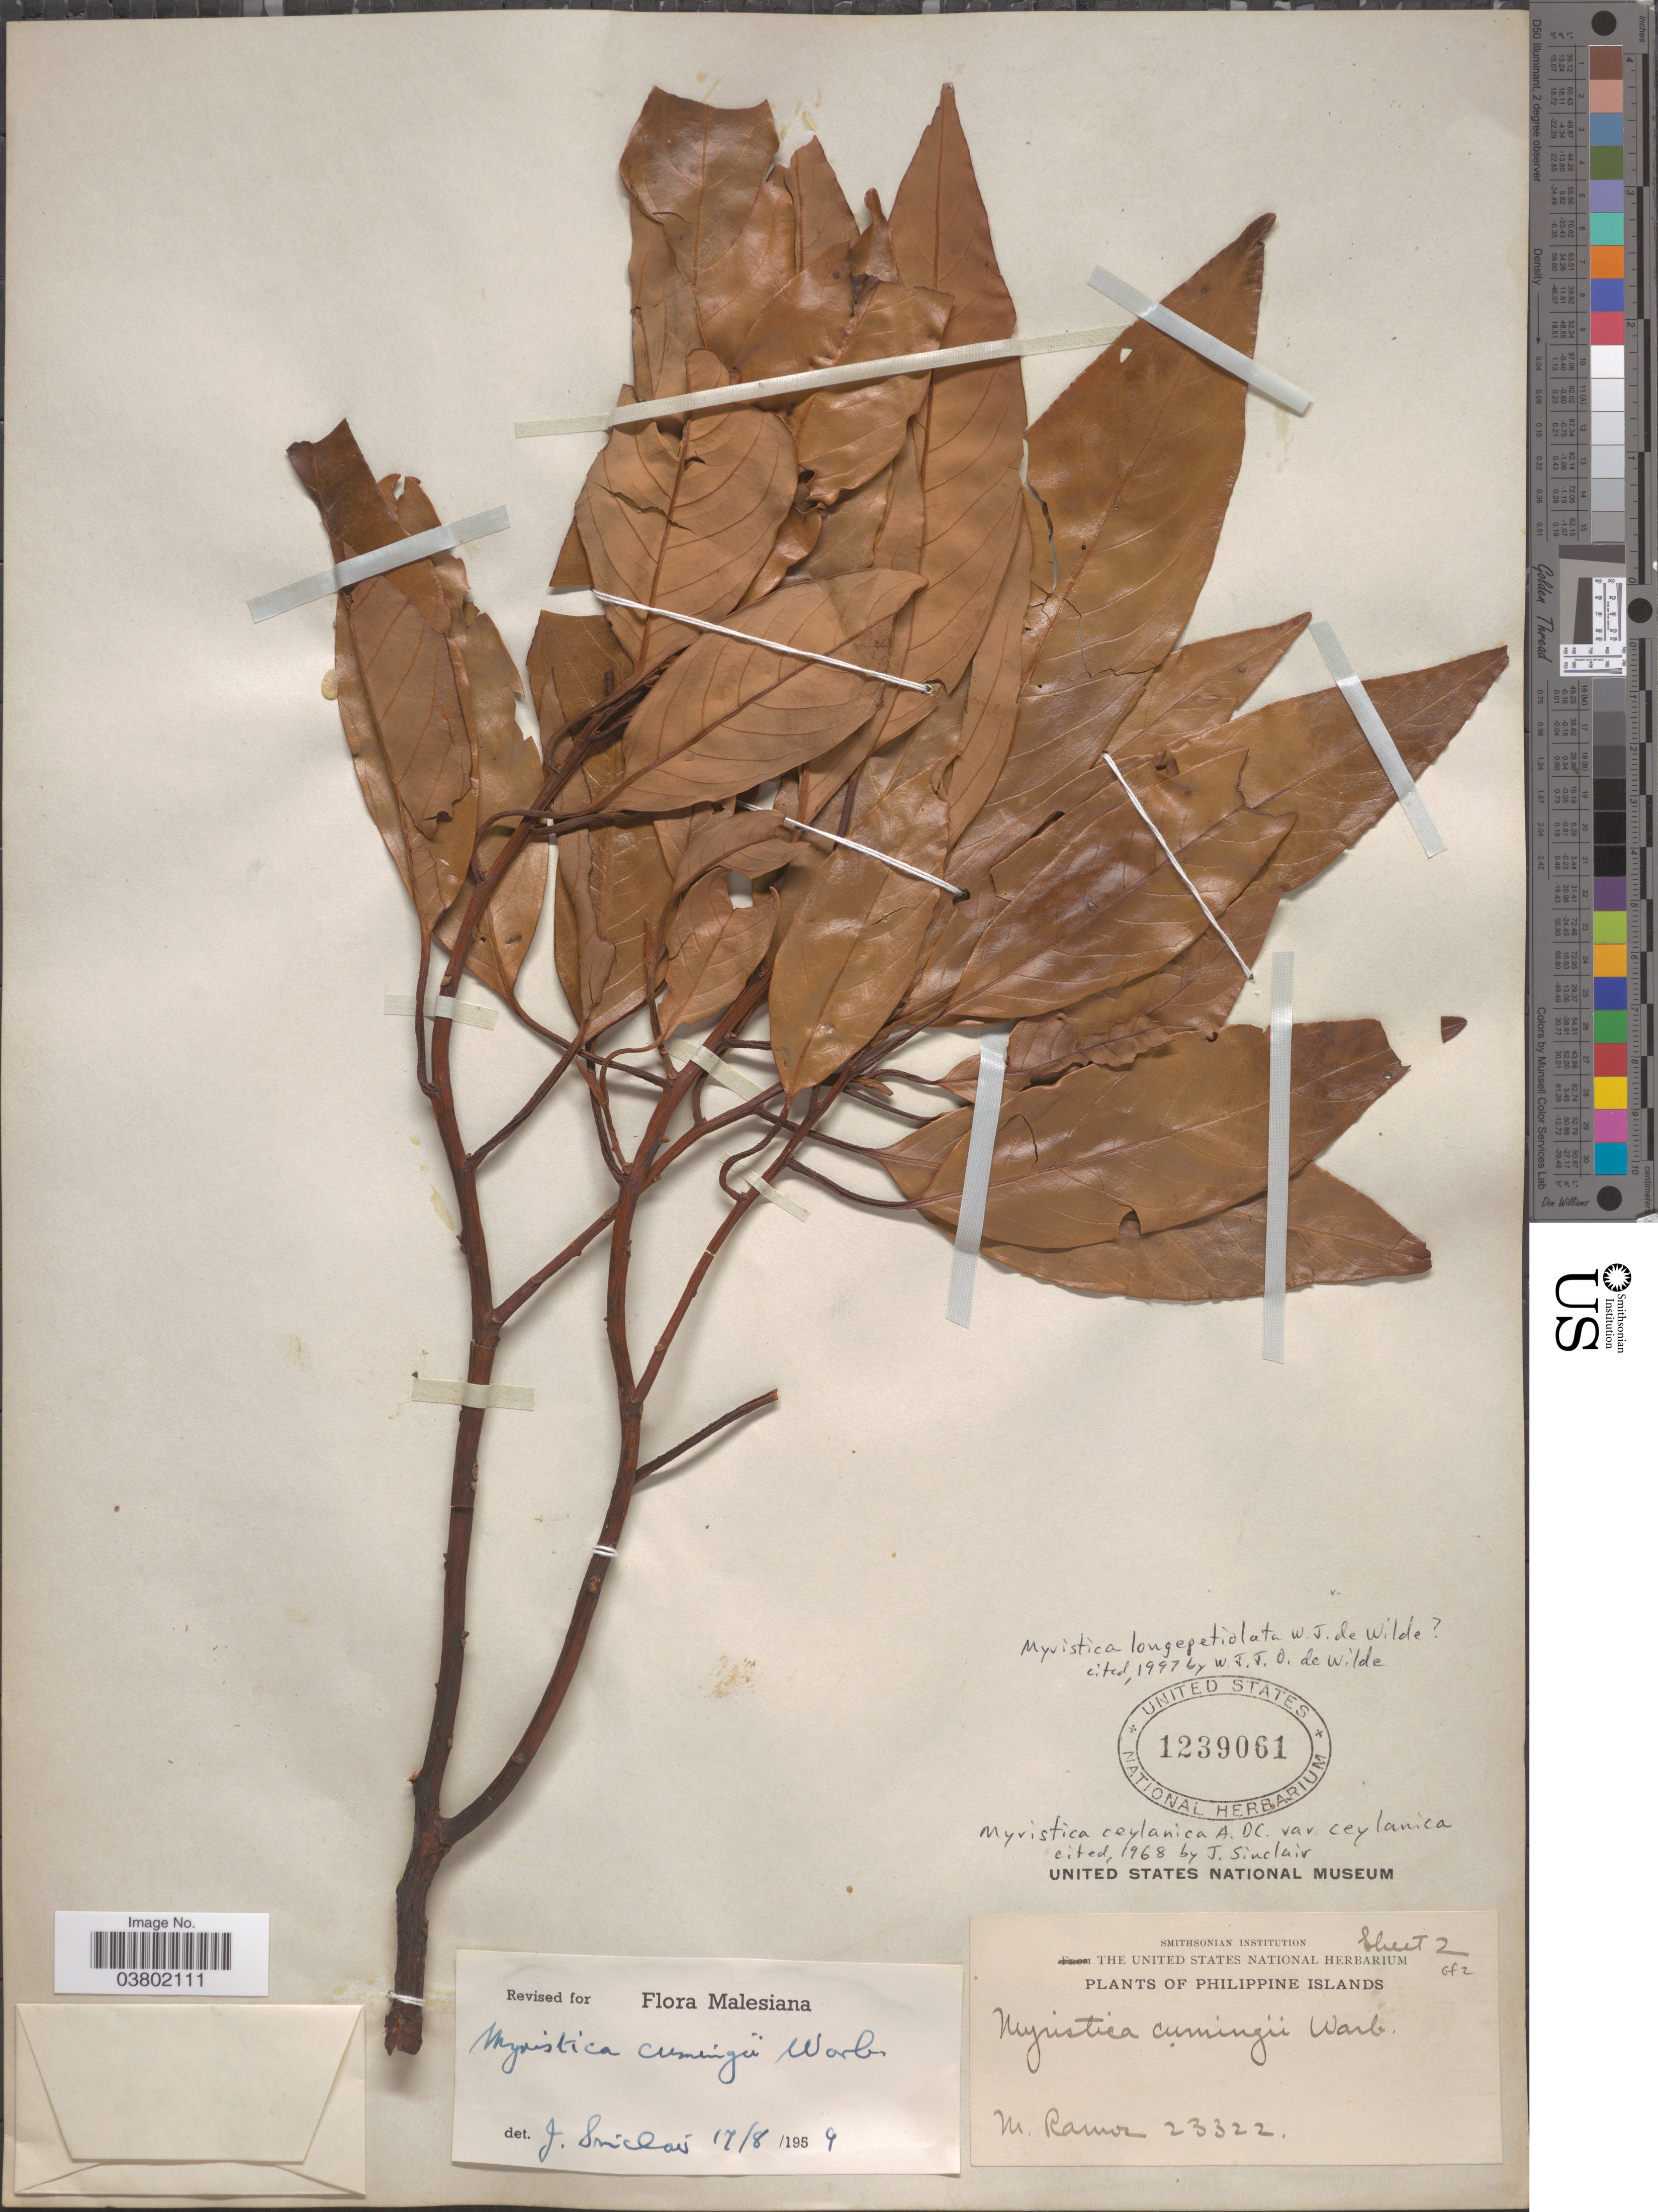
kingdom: Plantae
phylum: Tracheophyta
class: Magnoliopsida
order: Magnoliales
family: Myristicaceae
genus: Myristica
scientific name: Myristica longipetiolata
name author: W.J. de Wilde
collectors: M. Ramos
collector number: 23322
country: Philippines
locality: Philippine Islands.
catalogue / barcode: US 1239061